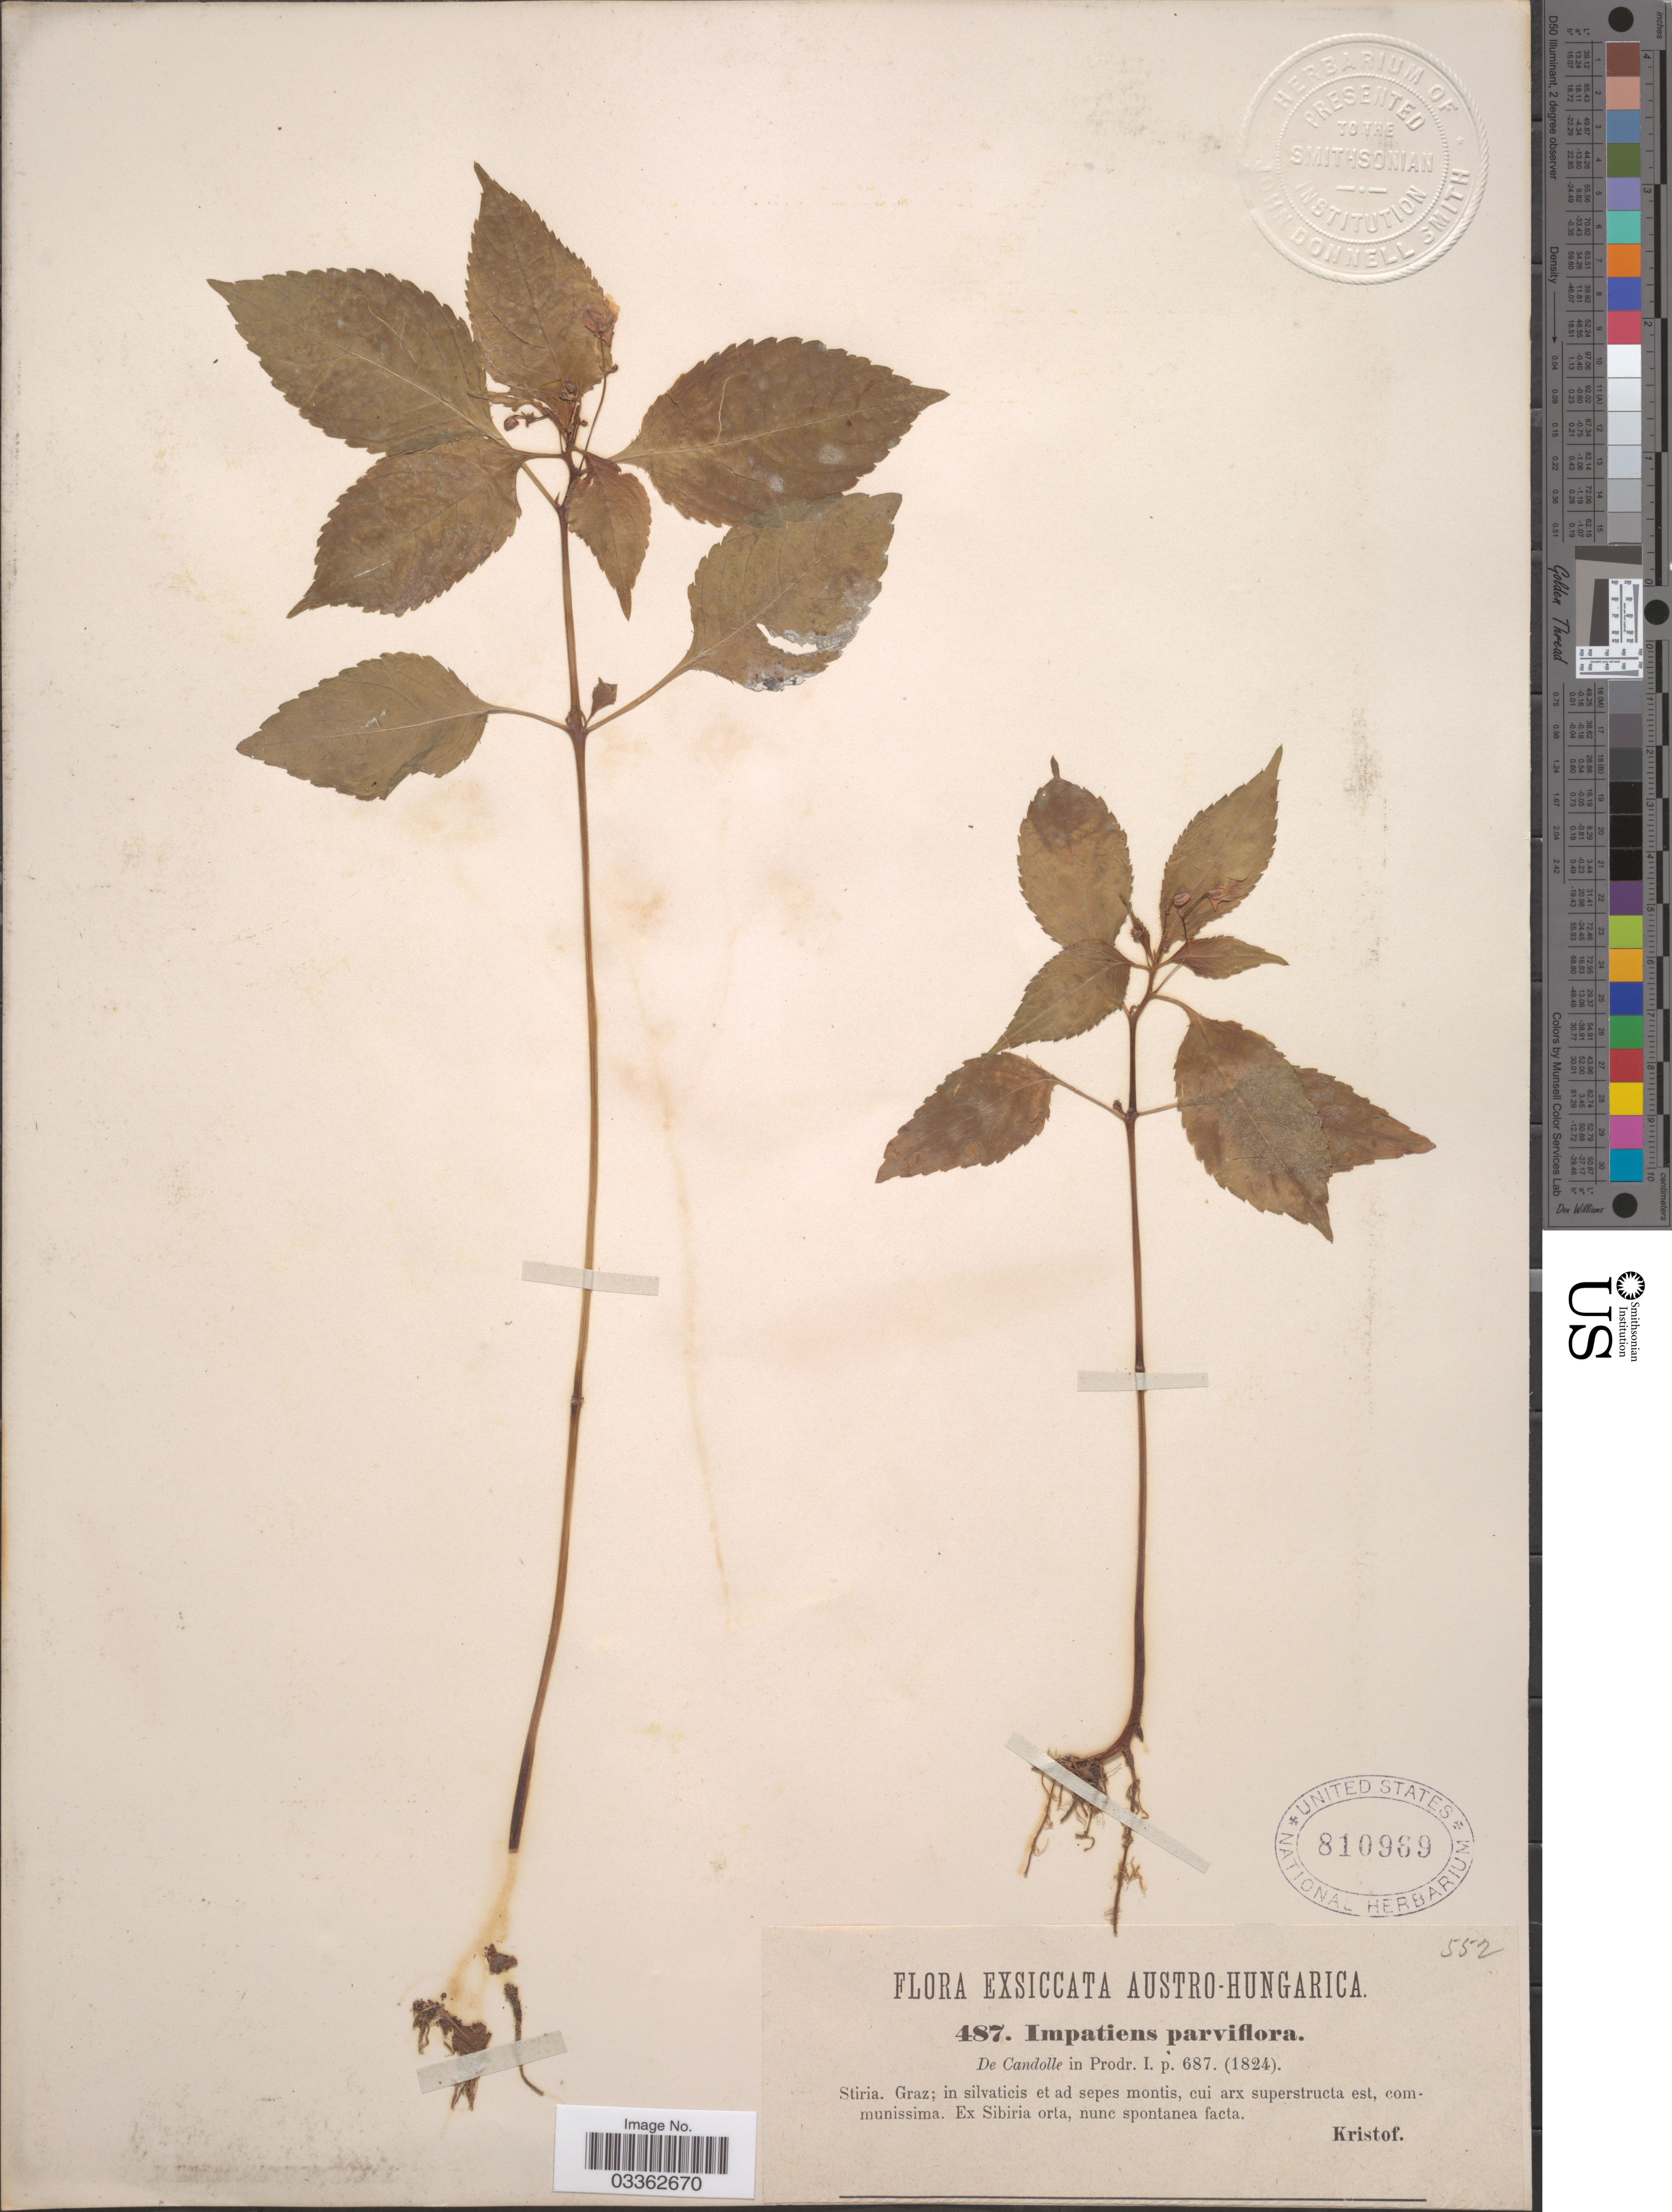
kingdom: Plantae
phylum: Tracheophyta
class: Magnoliopsida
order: Ericales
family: Balsaminaceae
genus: Impatiens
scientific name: Impatiens parviflora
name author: DC.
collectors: Kristof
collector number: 487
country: Austria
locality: Stiria. Graz.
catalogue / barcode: US 810969